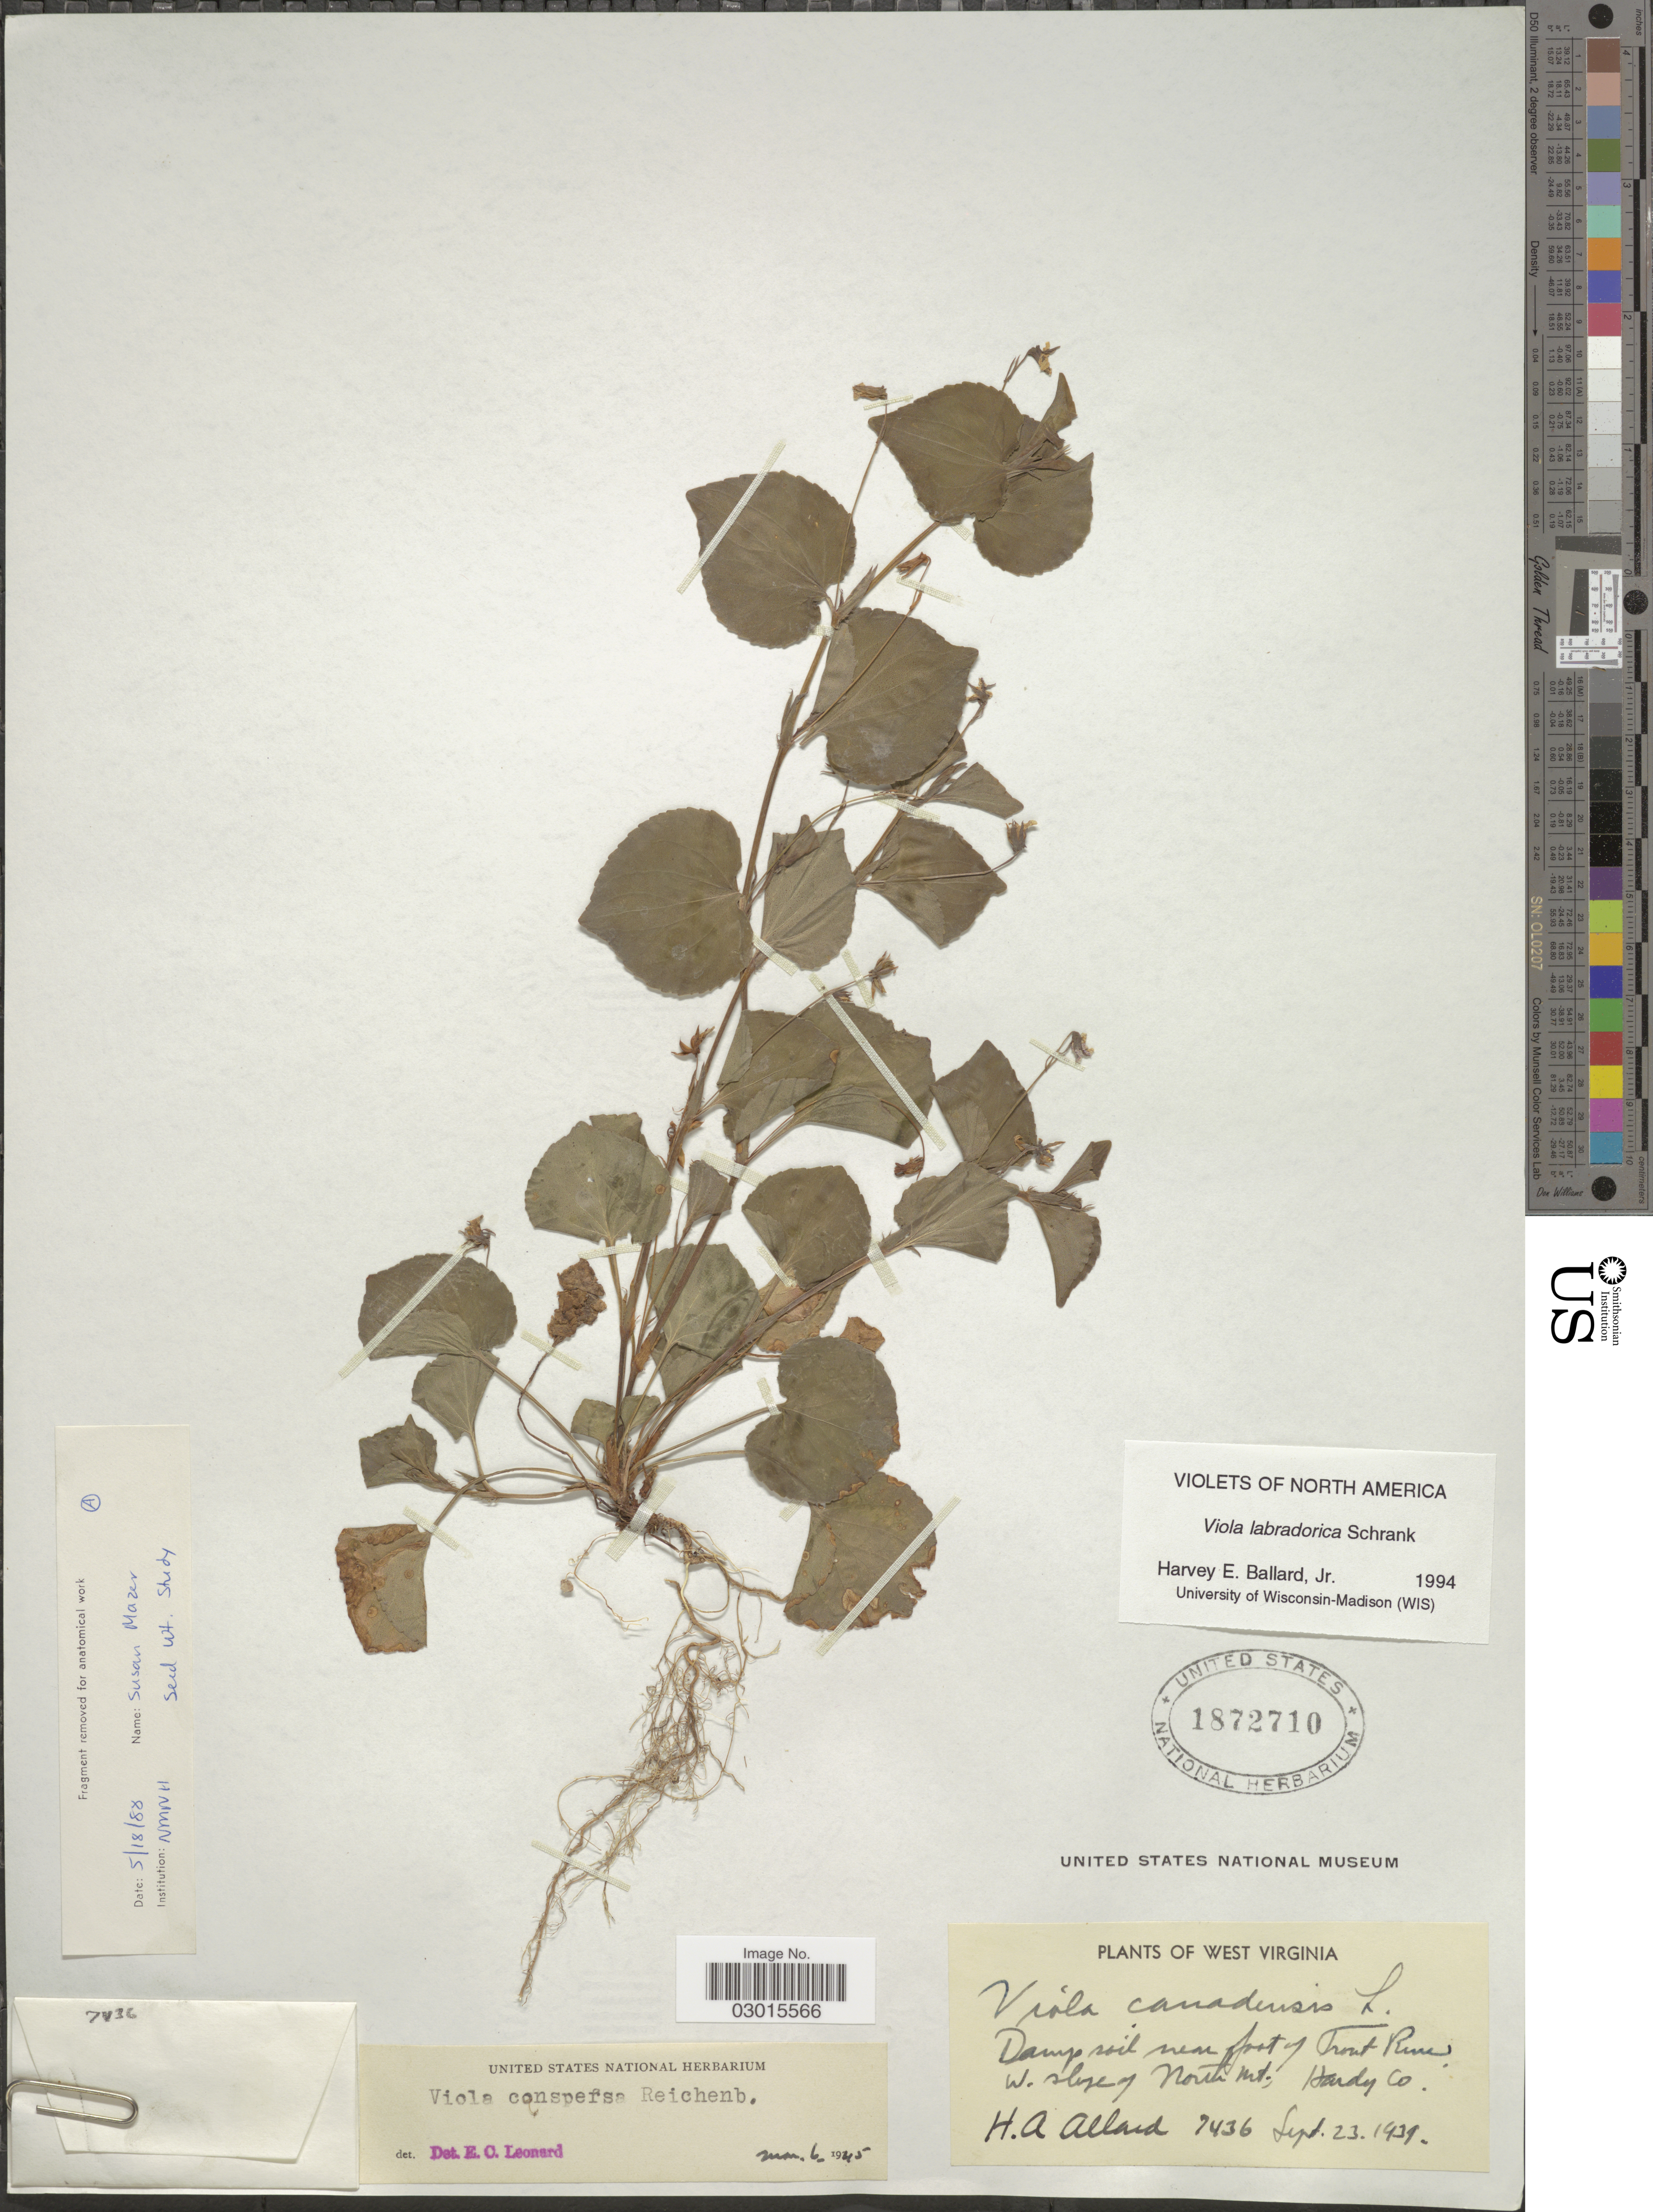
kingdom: Plantae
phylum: Tracheophyta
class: Magnoliopsida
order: Malpighiales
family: Violaceae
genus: Viola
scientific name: Viola labradorica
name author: Schrank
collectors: H. A. Allard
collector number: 7436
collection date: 1939-09-23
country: United States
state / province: West Virginia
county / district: Hardy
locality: Damp soil near foot of Trout Run. W. slope of North Mt., Hardy Co.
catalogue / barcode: US 1872710